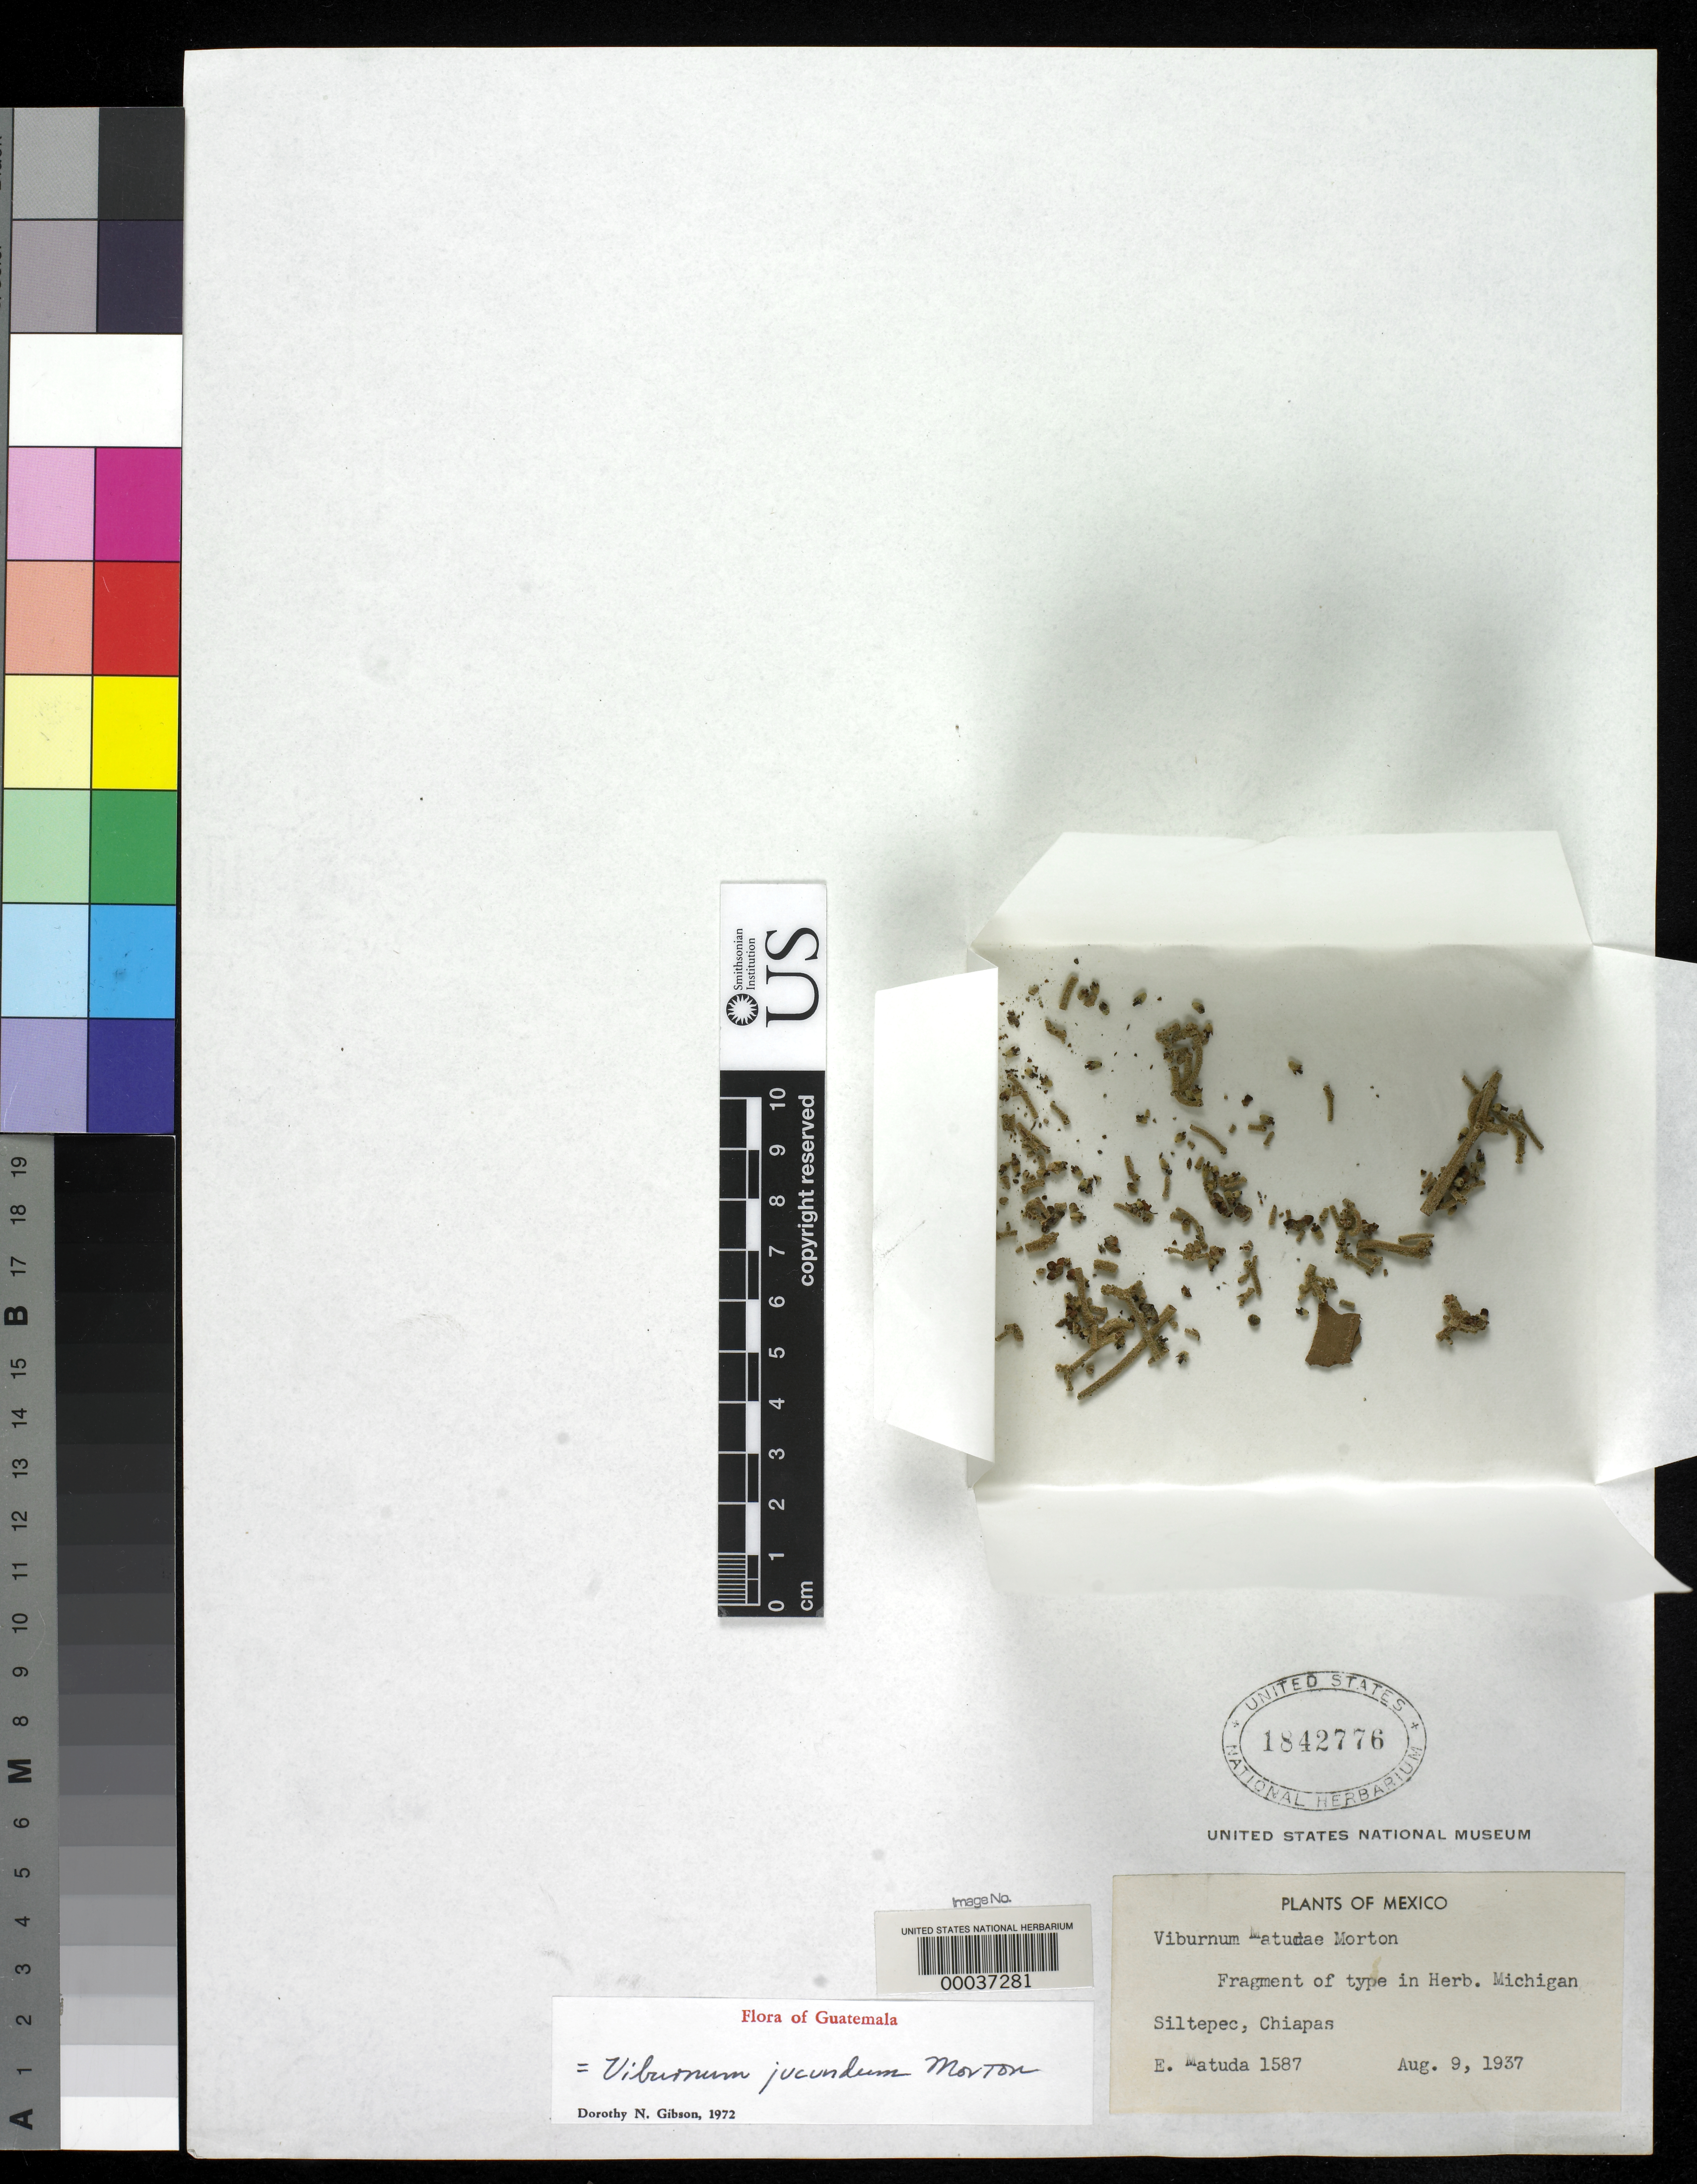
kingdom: Plantae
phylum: Tracheophyta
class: Magnoliopsida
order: Dipsacales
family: Viburnaceae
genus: Viburnum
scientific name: Viburnum matudae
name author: C.V. Morton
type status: Isotype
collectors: E. Matuda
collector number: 1587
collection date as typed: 09 Aug 1937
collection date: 1937-08-09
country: Mexico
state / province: Chiapas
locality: Siltepec.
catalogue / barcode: US 1842776